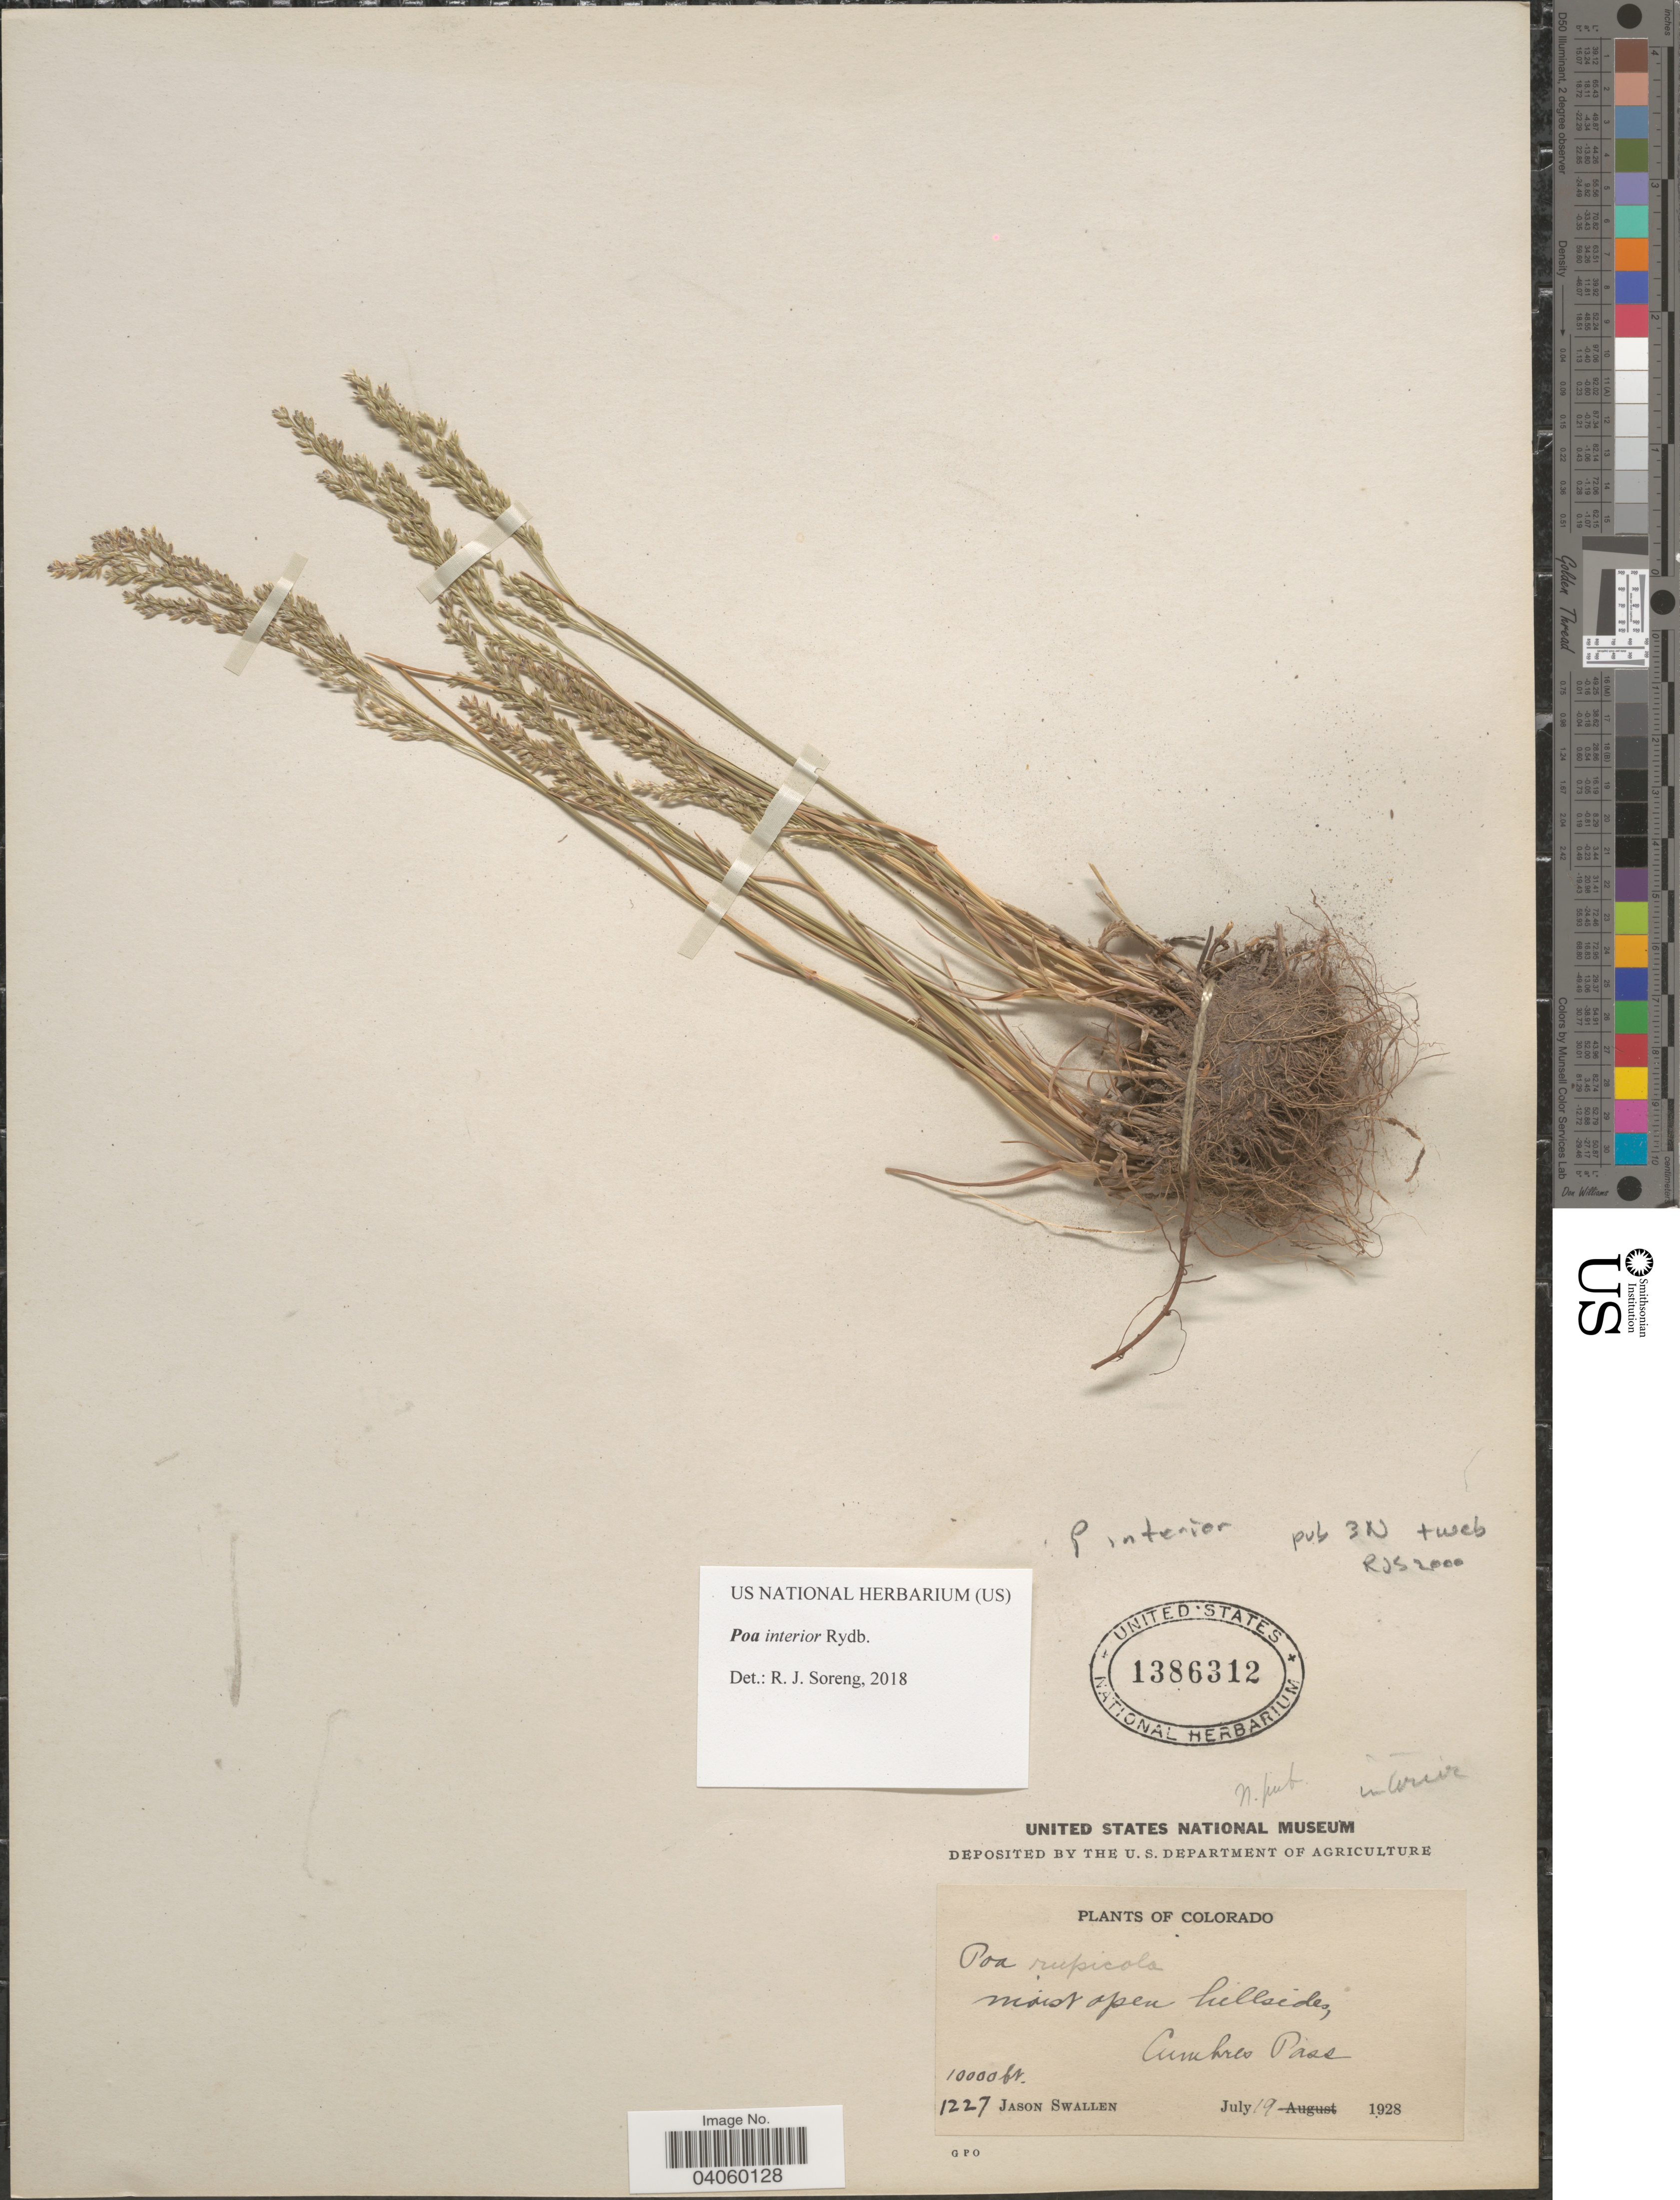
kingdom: Plantae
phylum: Tracheophyta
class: Liliopsida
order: Poales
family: Poaceae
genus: Poa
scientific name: Poa interior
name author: Rydb.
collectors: J. R. Swallen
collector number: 1227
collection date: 1928-07-19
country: United States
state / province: Colorado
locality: Cumbres Pass.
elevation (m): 3048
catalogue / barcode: US 1386312